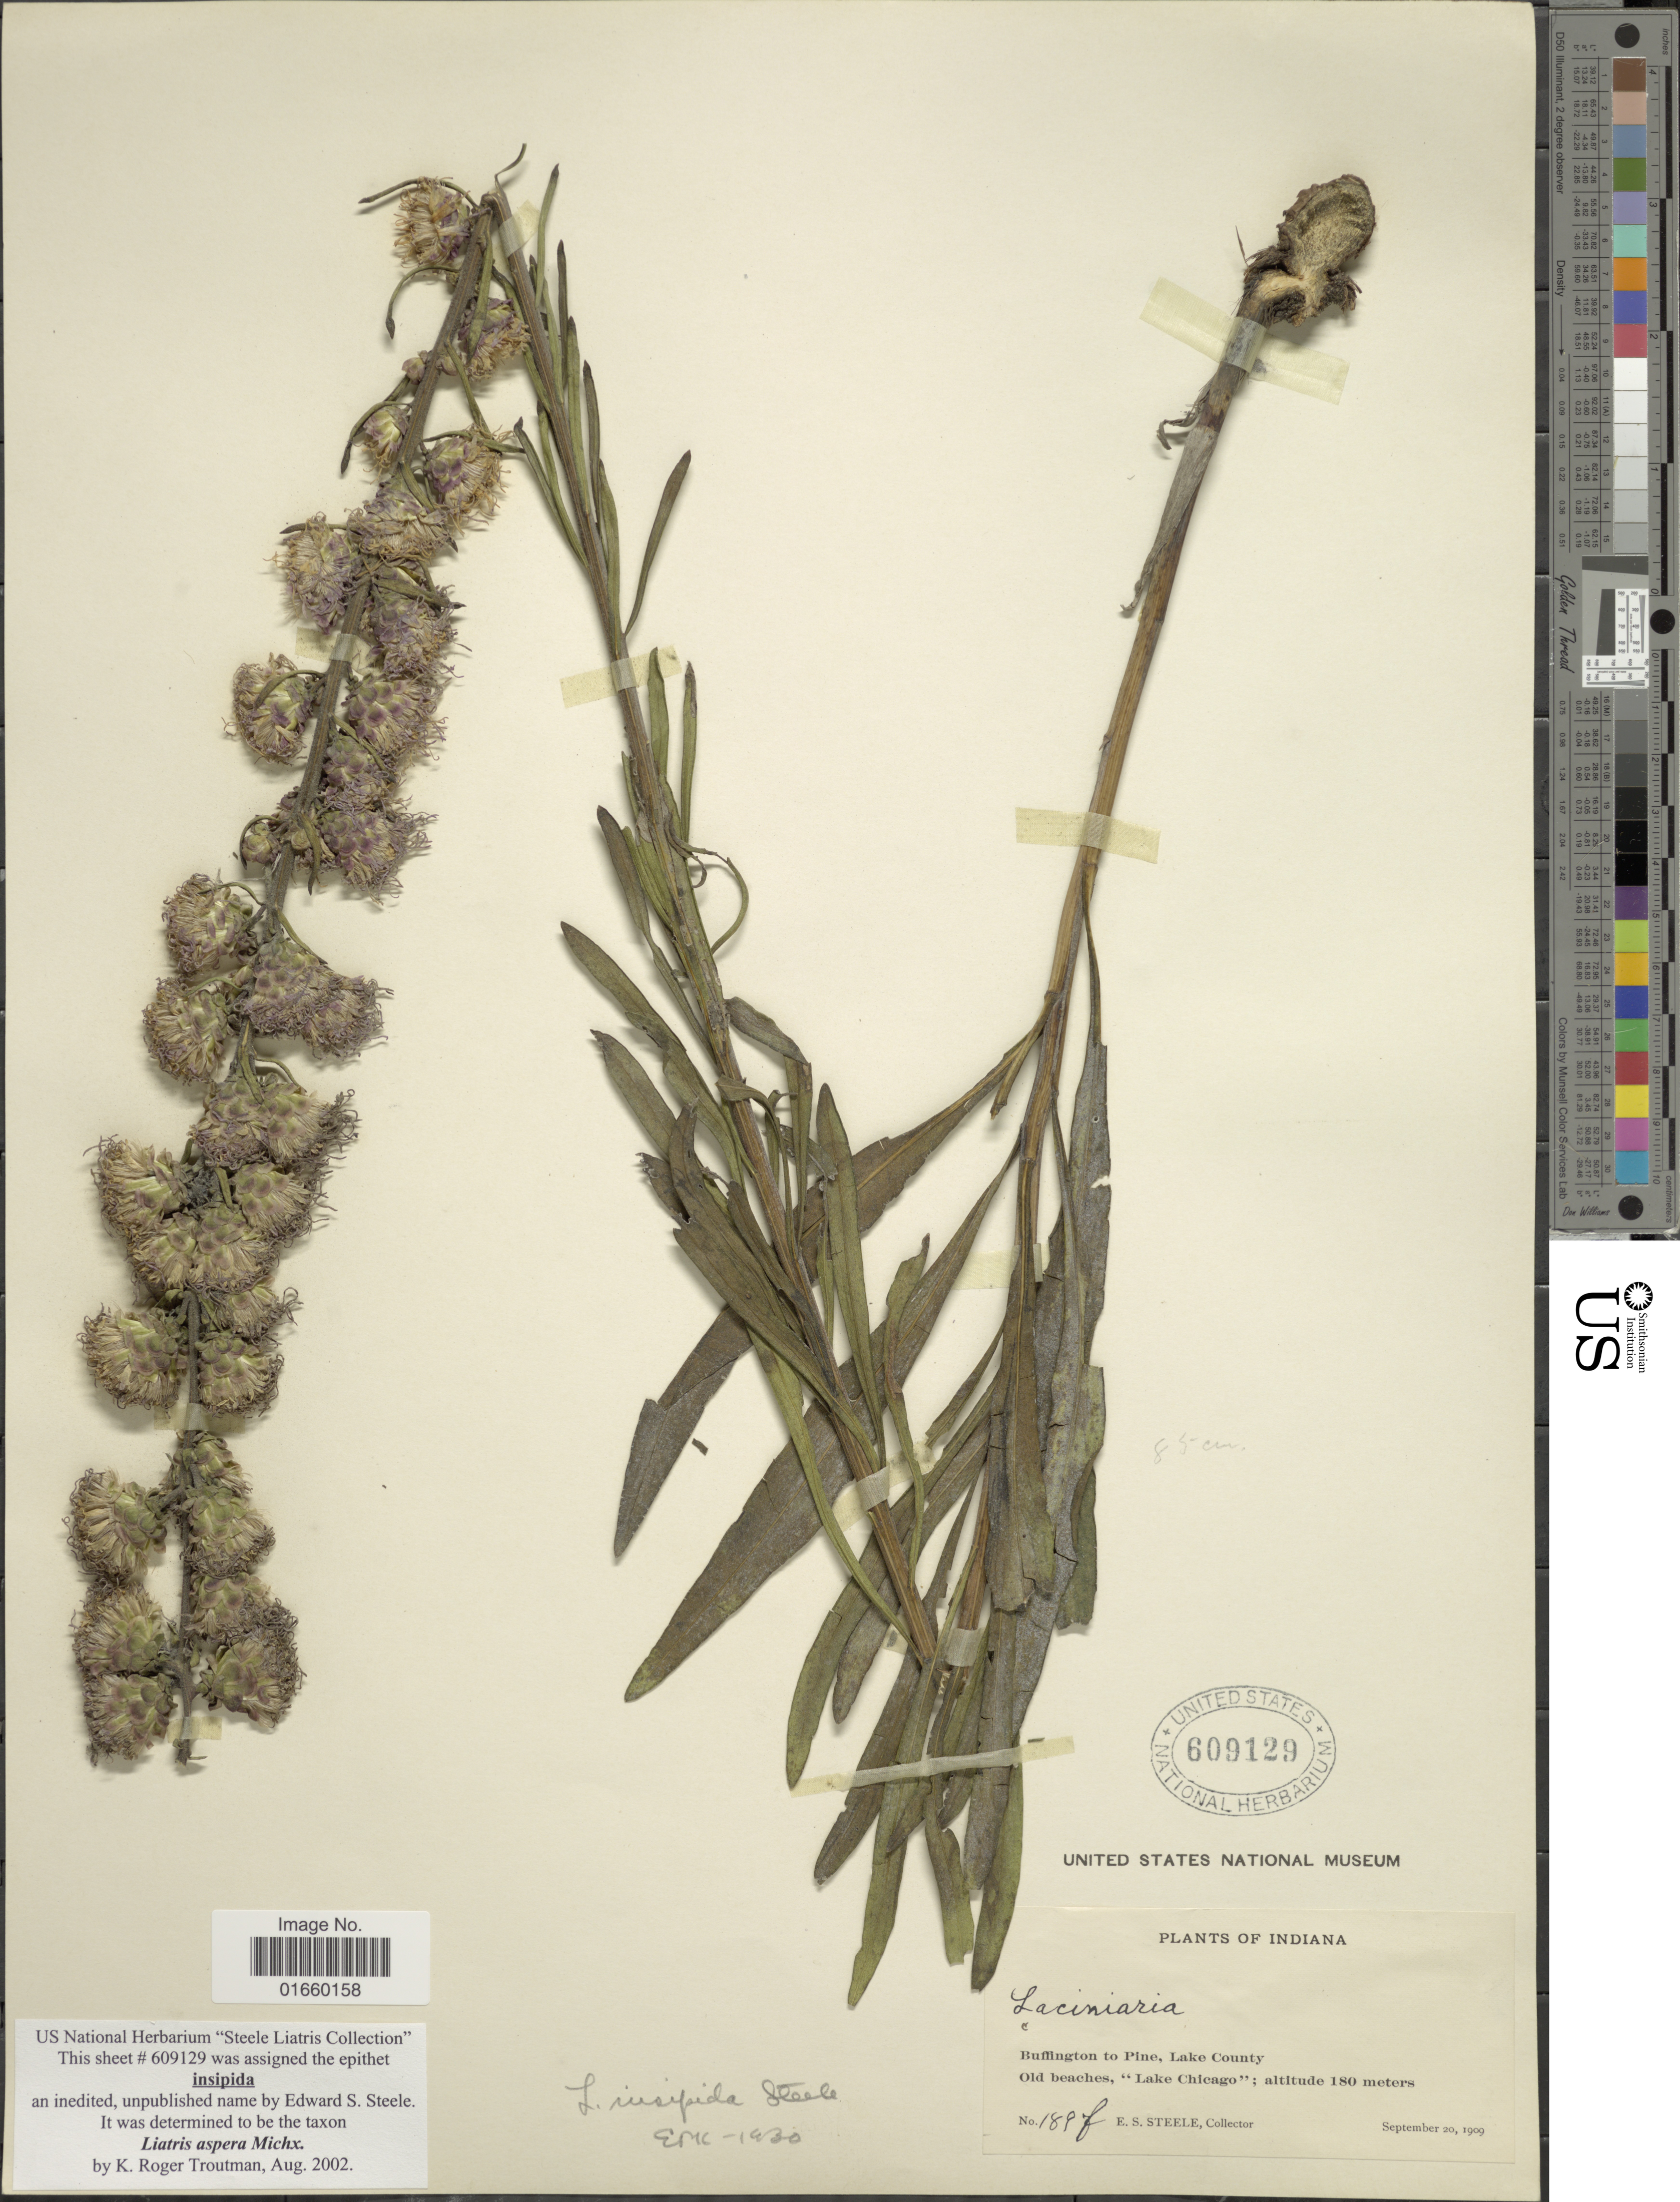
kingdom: Plantae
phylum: Tracheophyta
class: Magnoliopsida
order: Asterales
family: Asteraceae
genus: Liatris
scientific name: Liatris aspera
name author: Michx.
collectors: E. Steele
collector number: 189f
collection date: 1909-09-20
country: United States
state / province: Indiana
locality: Buffington to Pine, Lake County, Old beaches, "Lake Chicago"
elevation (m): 180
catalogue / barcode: US 609129